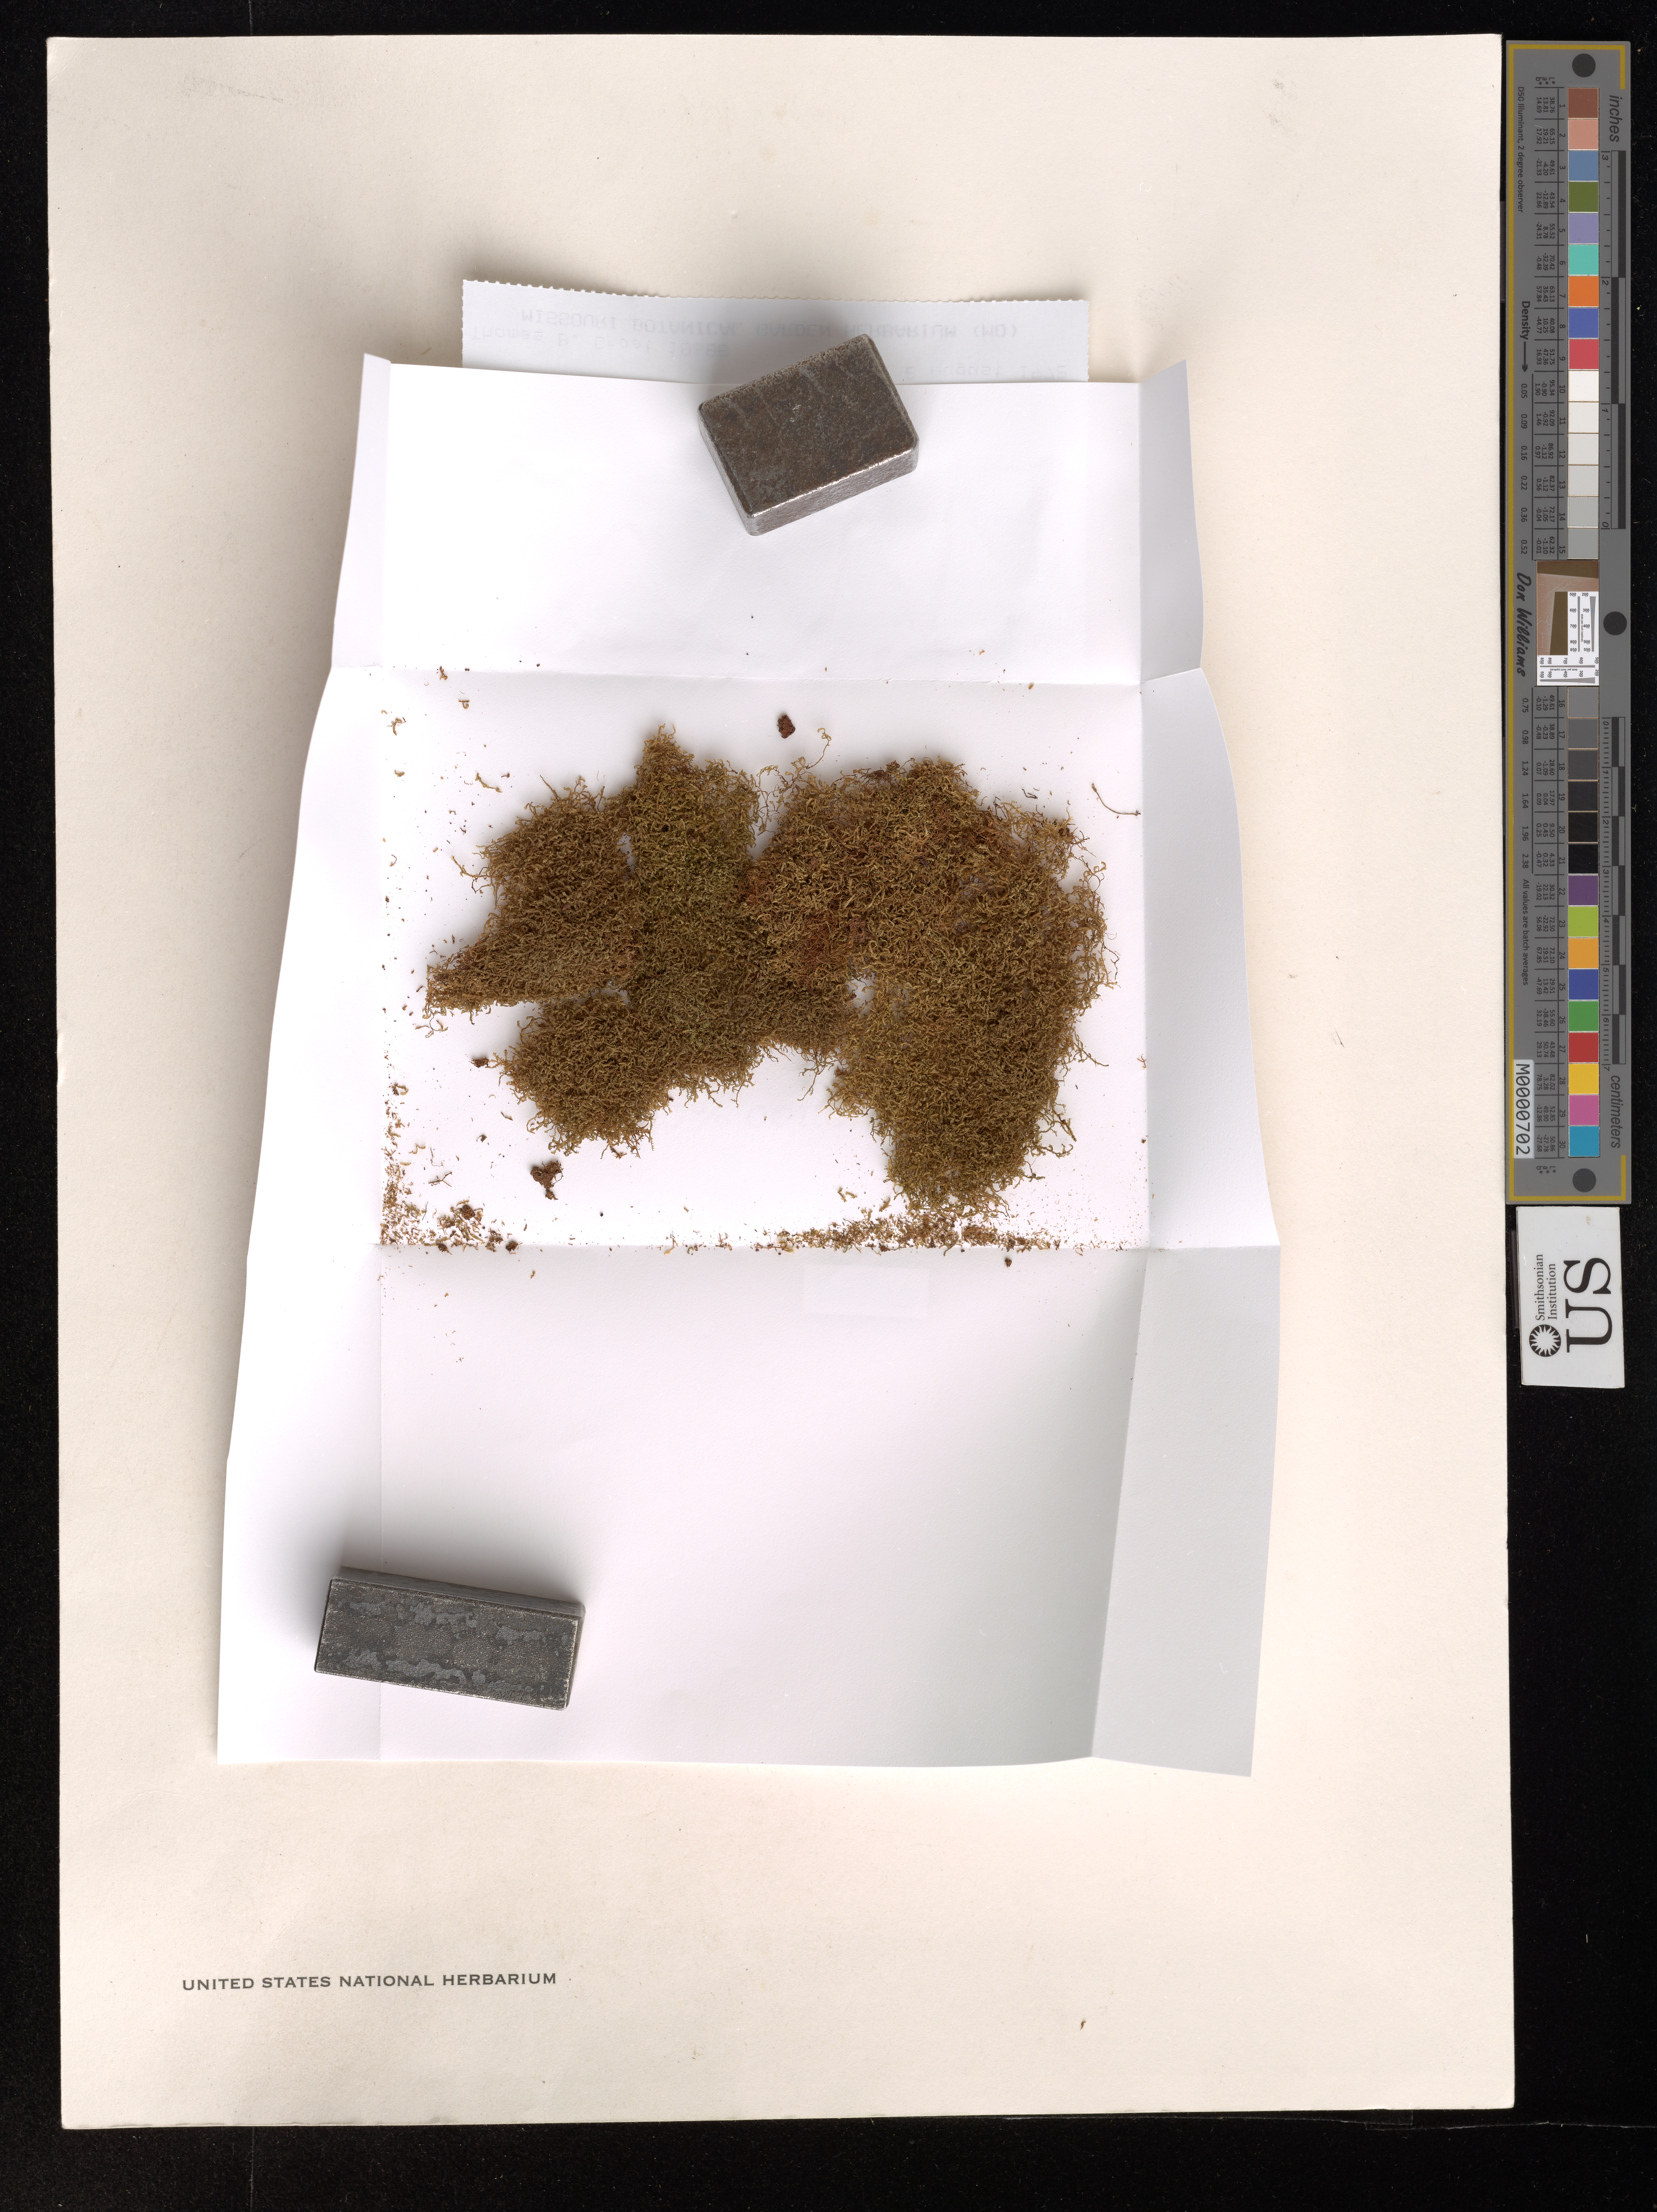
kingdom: Plantae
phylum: Marchantiophyta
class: Jungermanniopsida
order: Jungermanniales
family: Lepidoziaceae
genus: Micropterygium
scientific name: Micropterygium pterygophyllum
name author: (Nees) Trevis.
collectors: T. B. Croat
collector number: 18688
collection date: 1972-08-02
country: Peru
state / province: Loreto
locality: Arbolada de Peritos Forestales near Río Nanay.